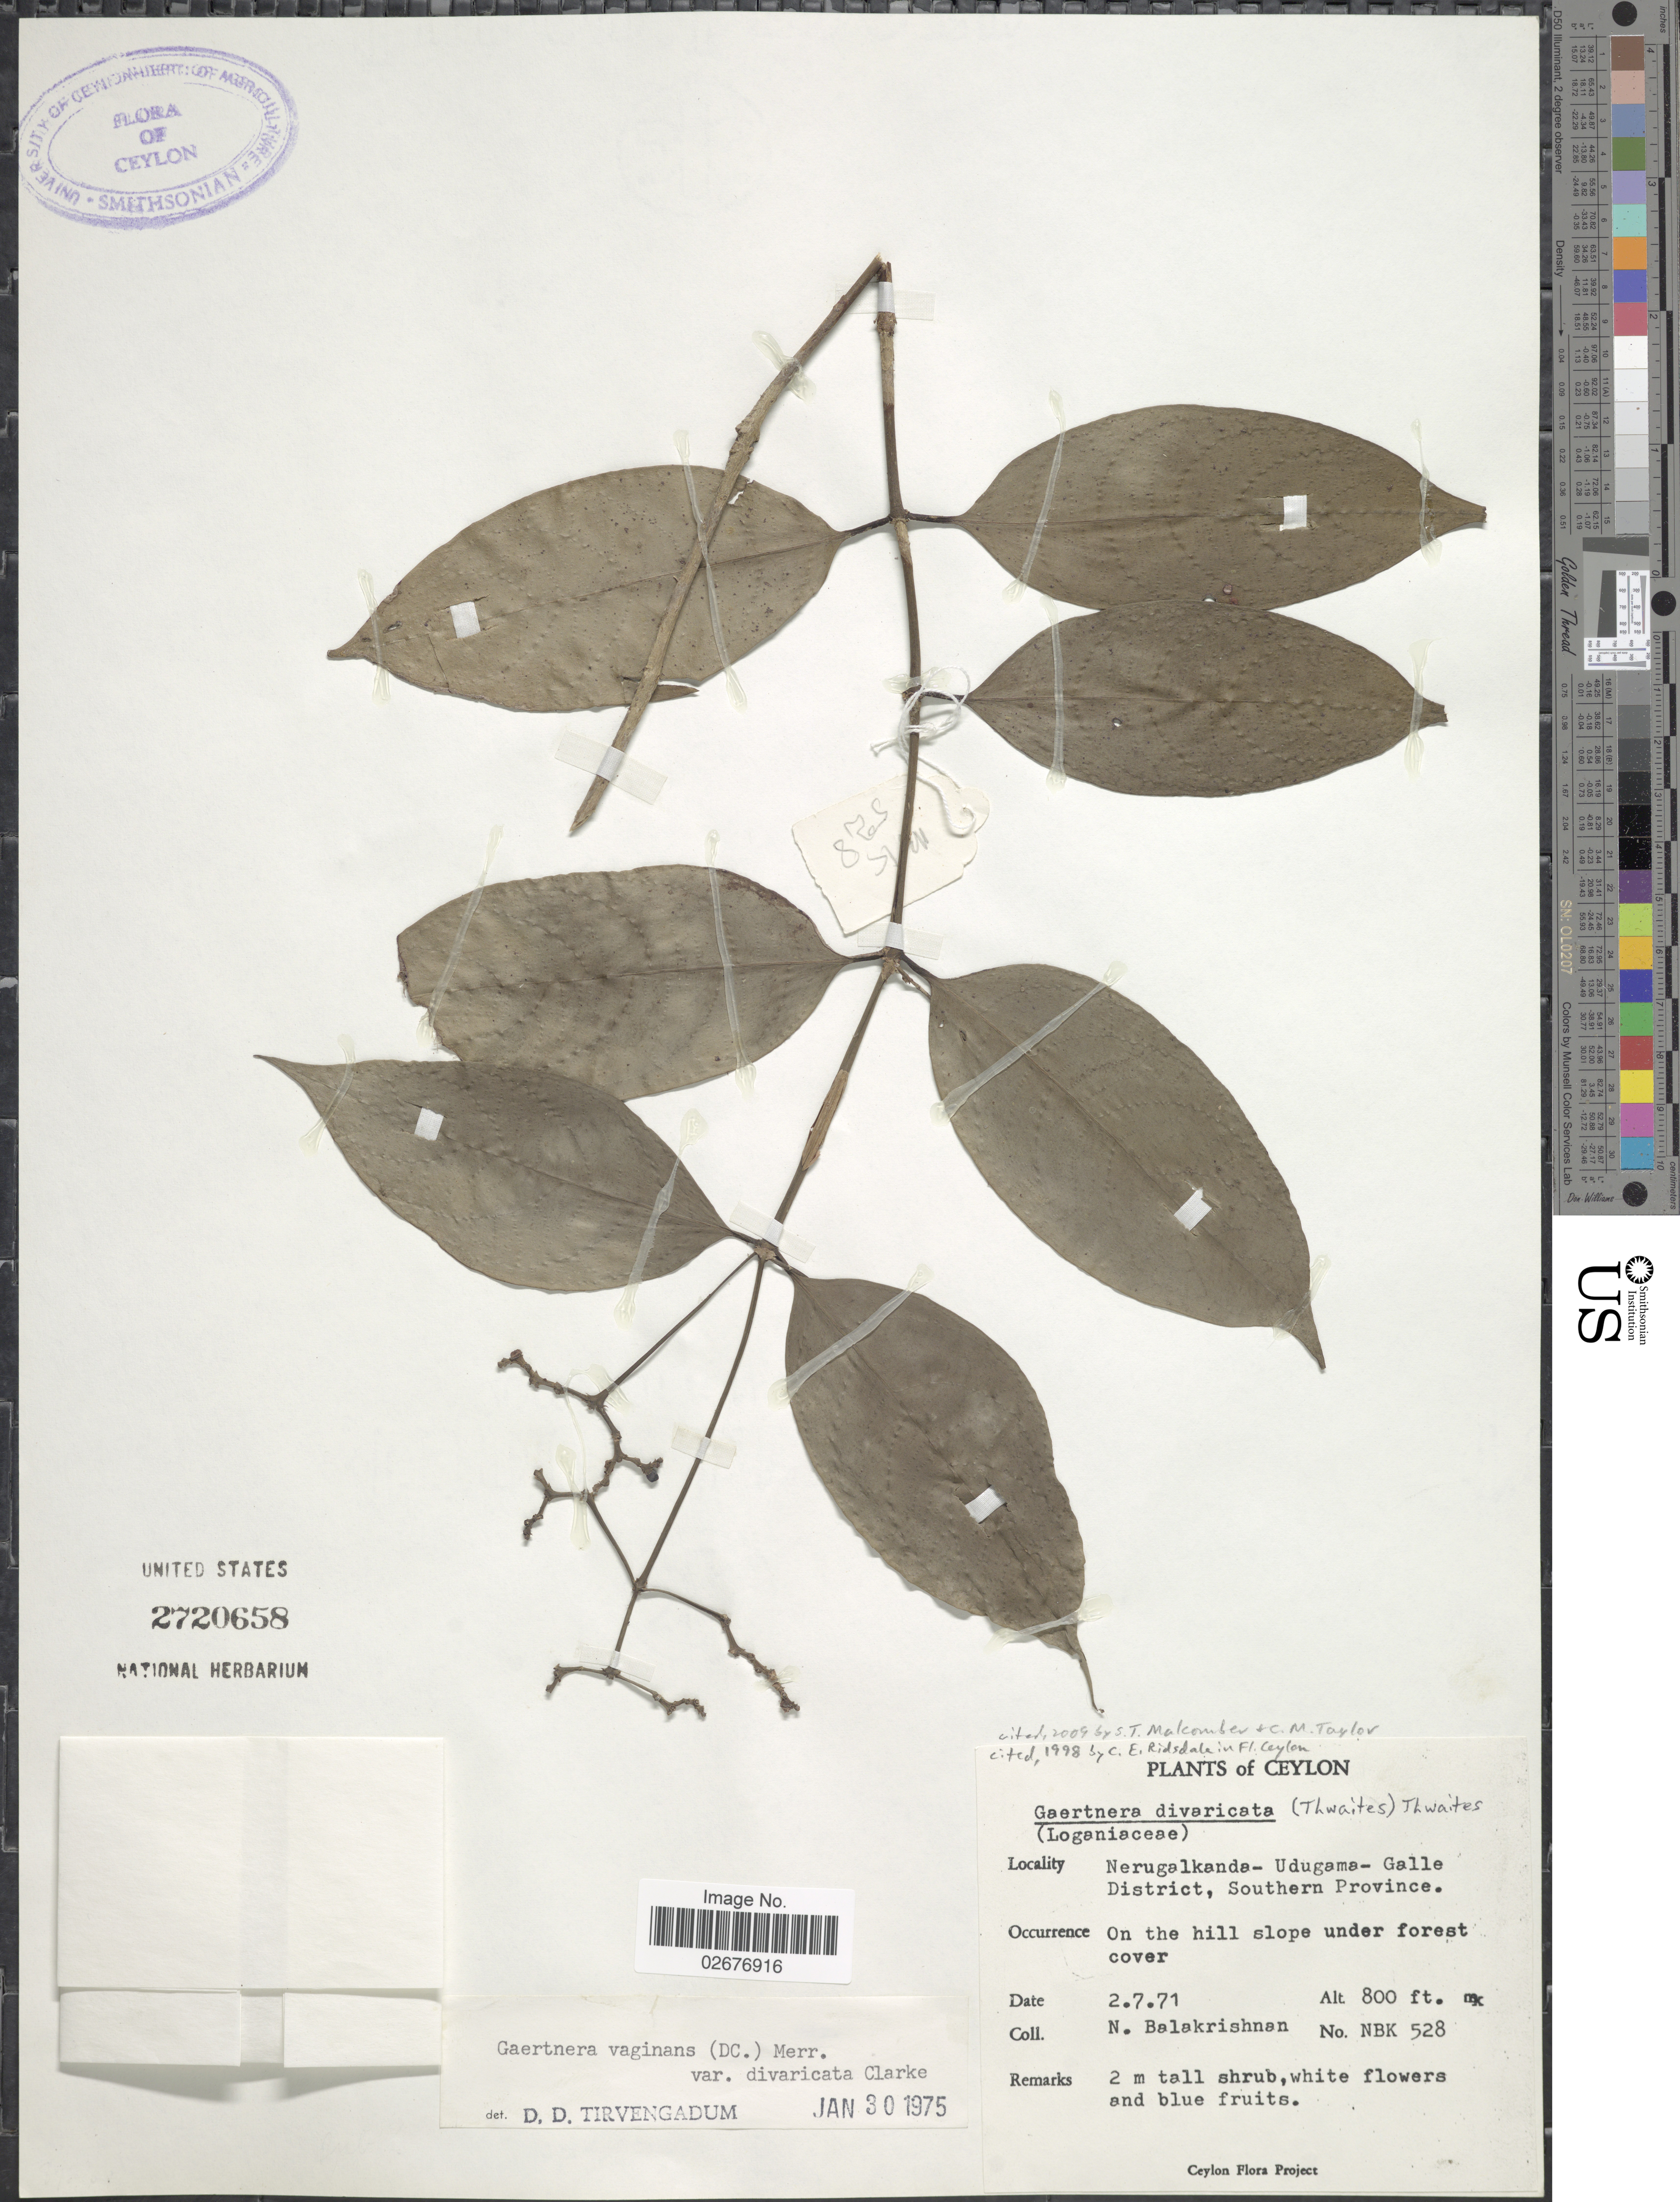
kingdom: Plantae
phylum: Tracheophyta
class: Magnoliopsida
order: Gentianales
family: Rubiaceae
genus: Gaertnera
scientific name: Gaertnera divaricata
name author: Alston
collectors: N. Balakrishnan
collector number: NBK528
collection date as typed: Transcribed d/m/y: 2/7/71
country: Sri Lanka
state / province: Southern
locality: Ceylon, Nerugalkanda-Udugama-Galle District, on the hill slope under forest cover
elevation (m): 244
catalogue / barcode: US 2720658